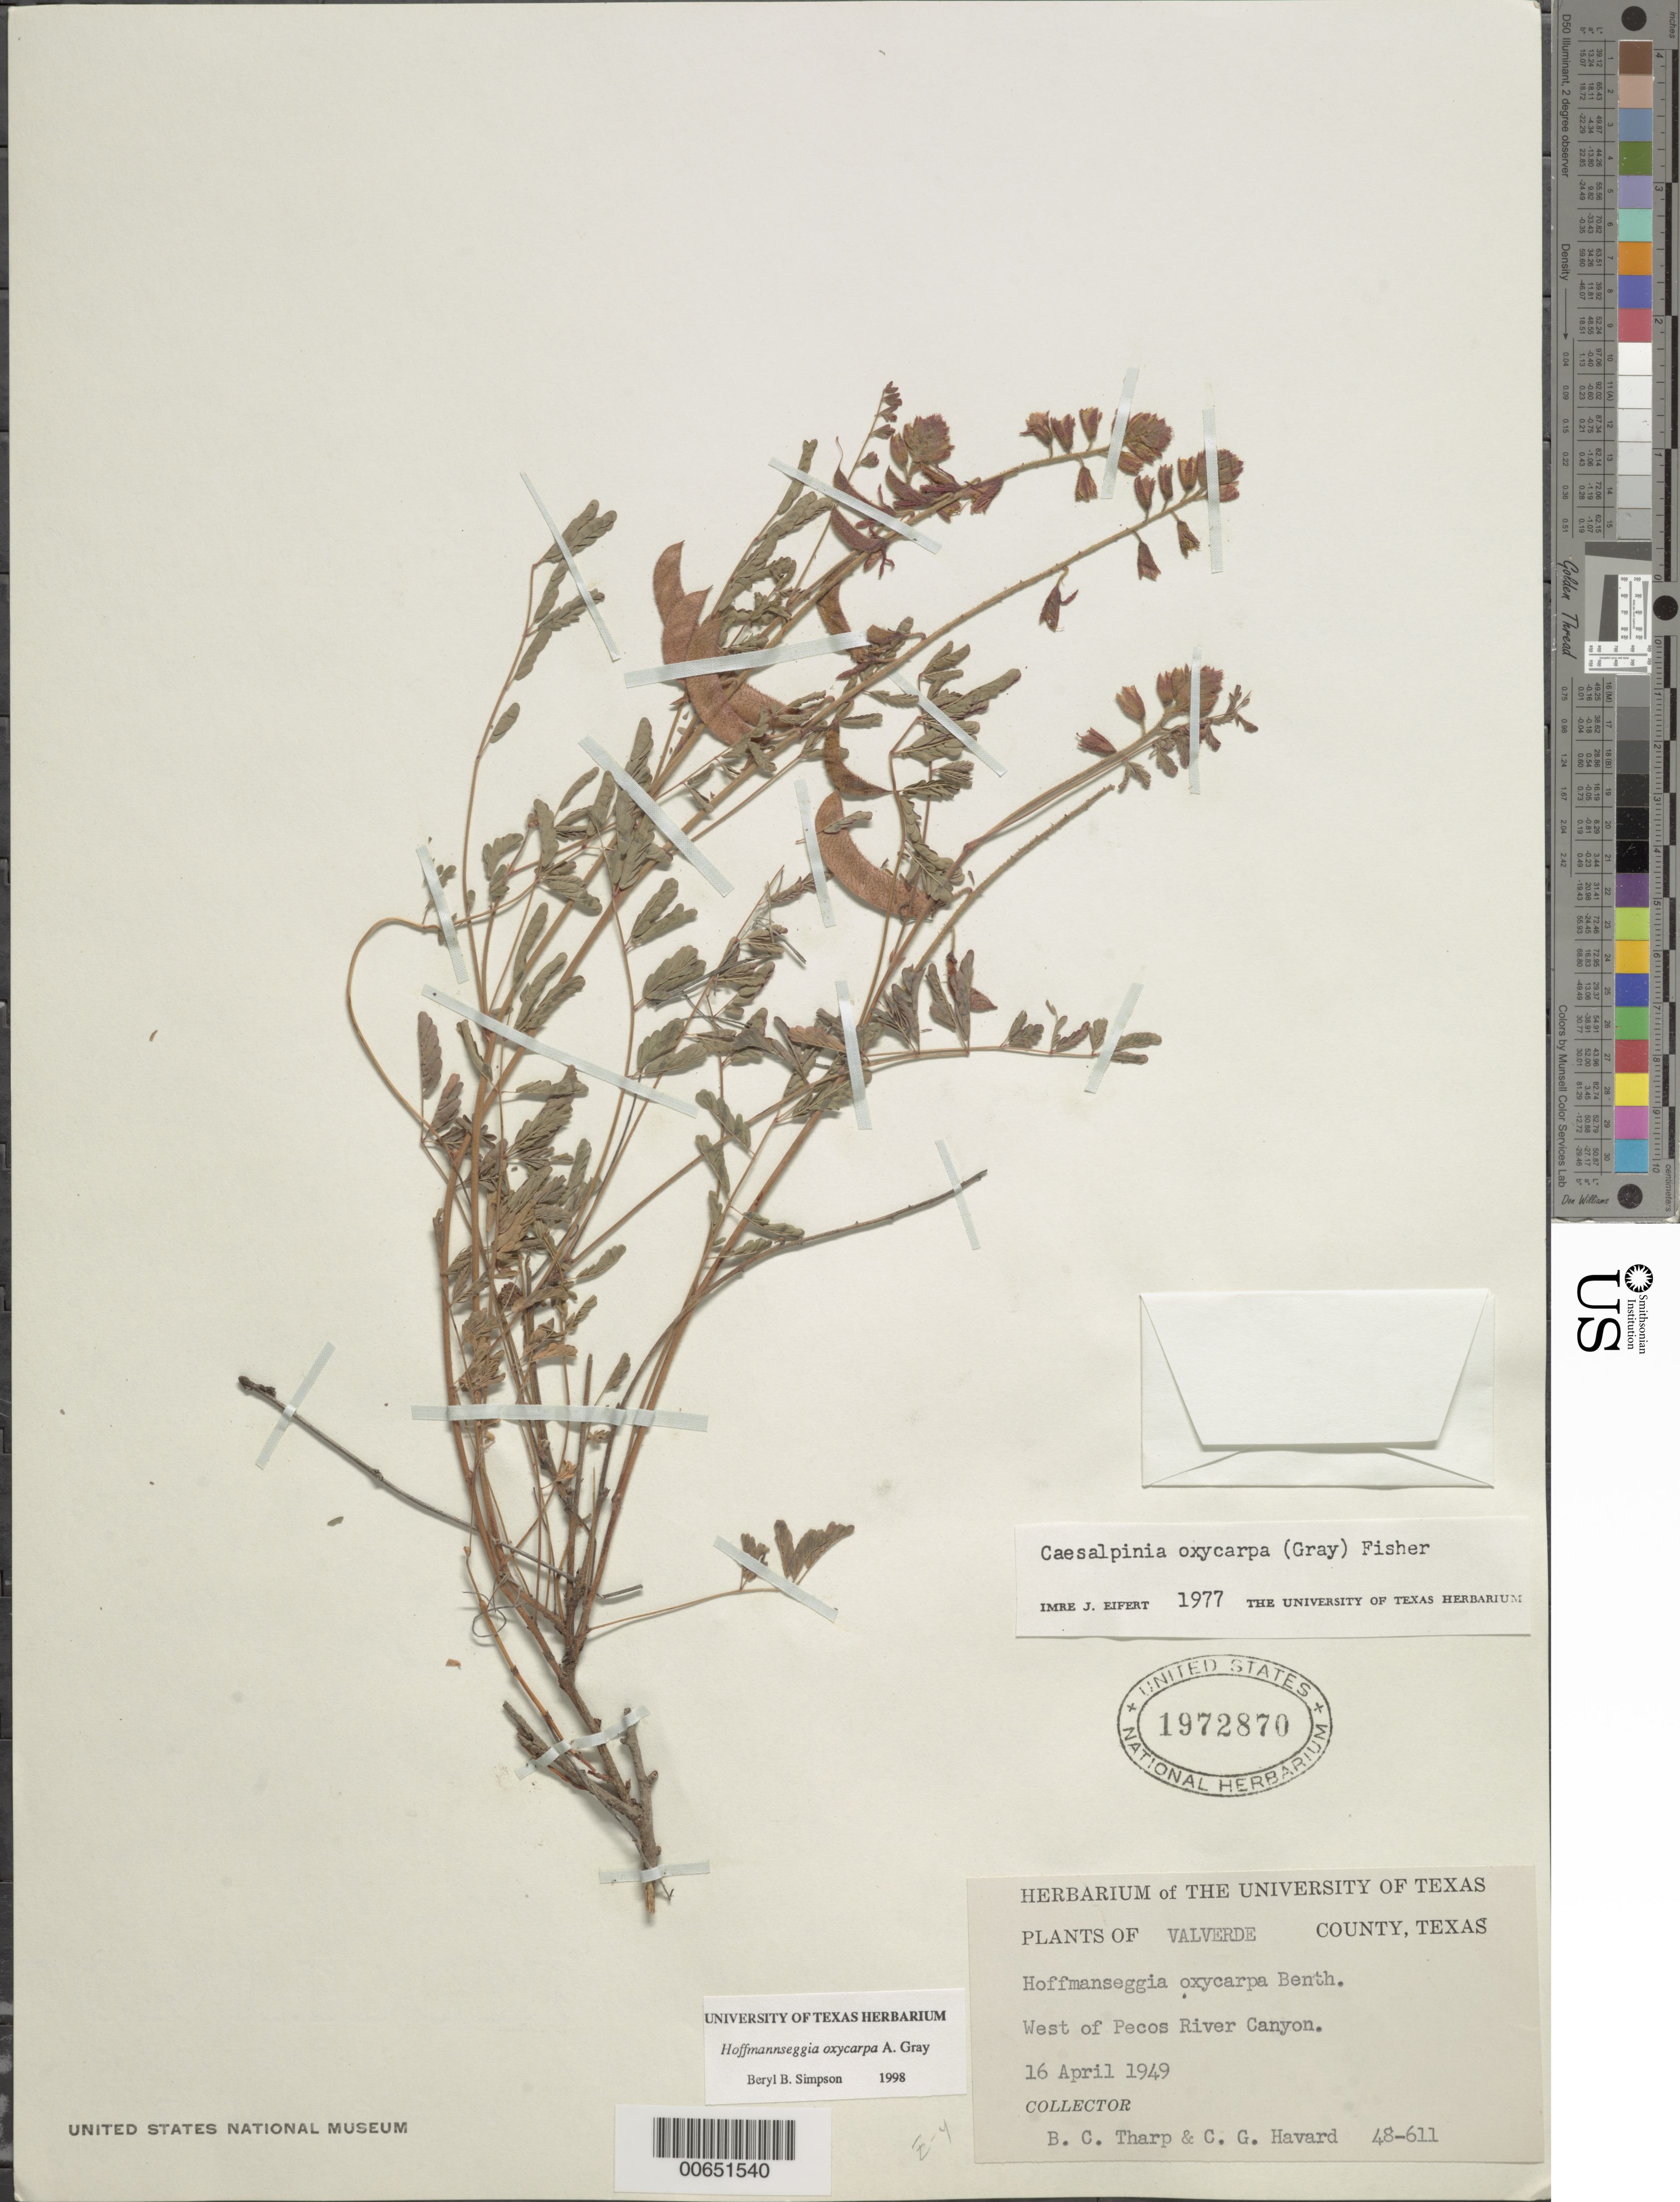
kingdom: Plantae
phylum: Tracheophyta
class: Magnoliopsida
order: Fabales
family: Fabaceae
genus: Hoffmannseggia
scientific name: Hoffmannseggia oxycarpa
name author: Benth.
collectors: B. C. Tharp & C. Harvard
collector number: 48-611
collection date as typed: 16 Apr 1949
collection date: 1949-04-16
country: United States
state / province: Texas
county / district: Valverde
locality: W of Pecos River Canyon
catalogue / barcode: US 1972870